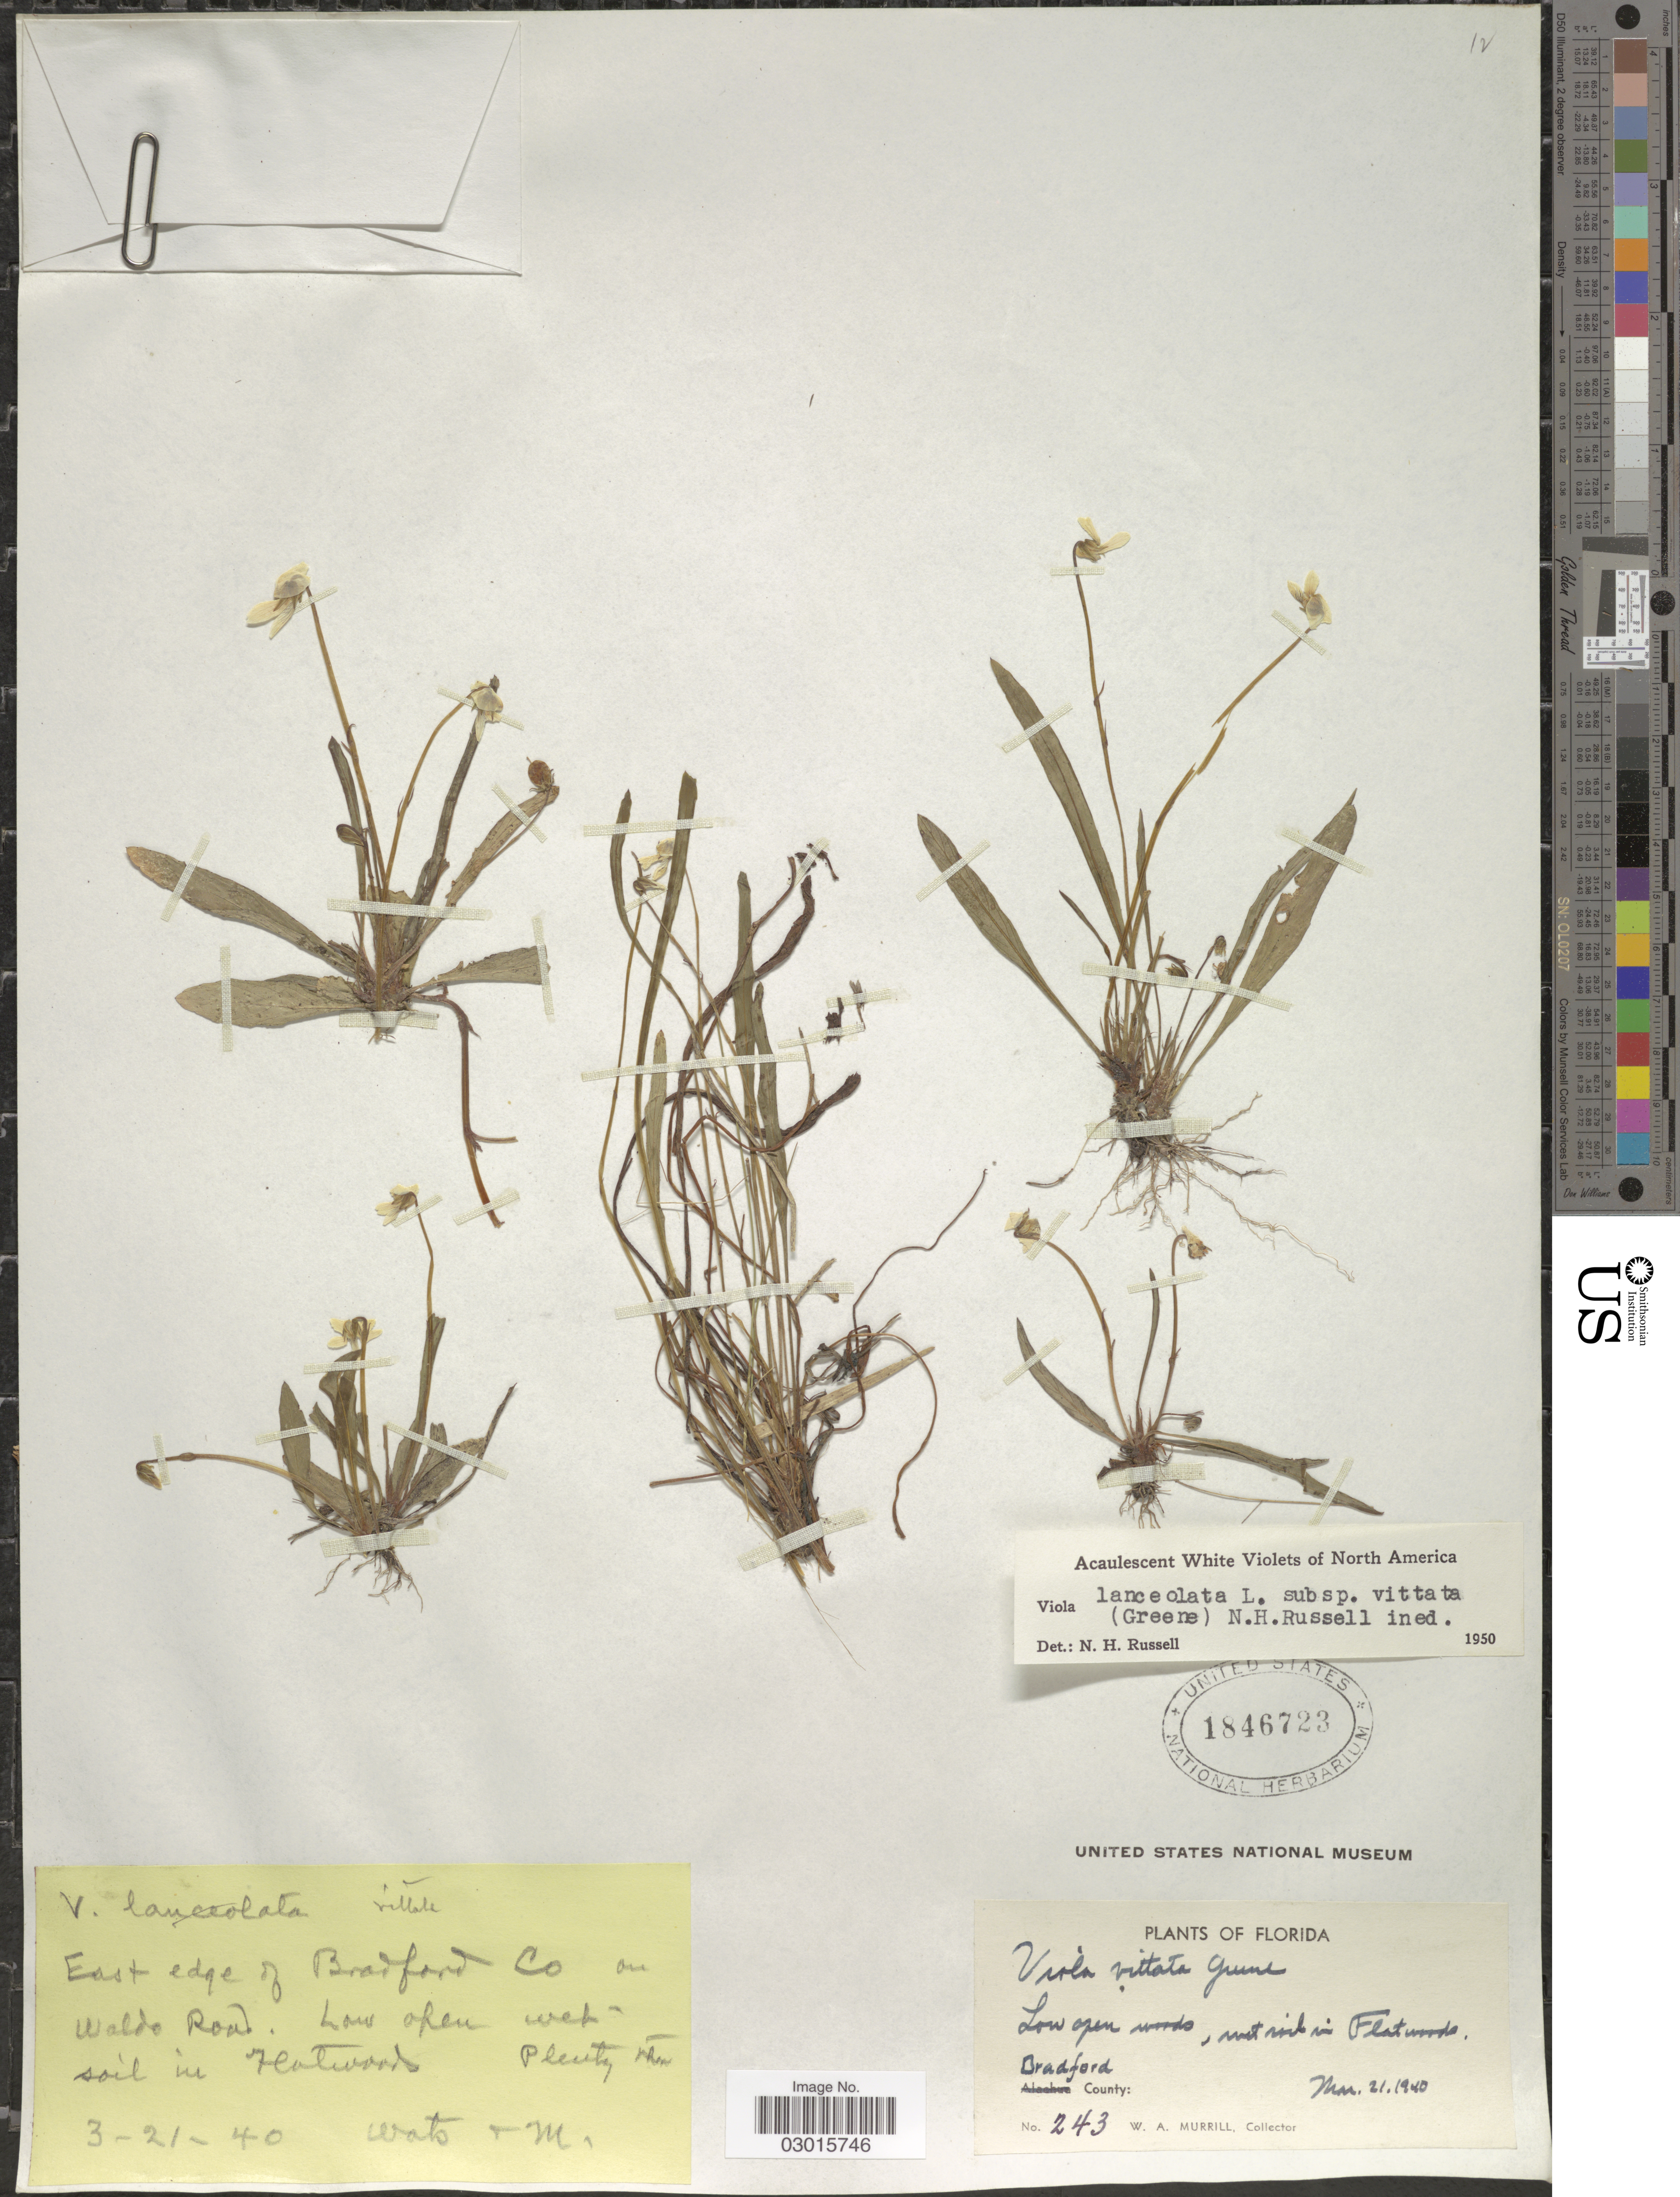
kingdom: Plantae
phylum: Tracheophyta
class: Magnoliopsida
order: Malpighiales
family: Violaceae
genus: Viola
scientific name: Viola lanceolata subsp. vittata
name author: (Greene) N. H. Russell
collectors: W. A. Murrill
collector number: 243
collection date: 1940-03-21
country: United States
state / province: Florida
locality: East edge of Bradford County on Waldo Road.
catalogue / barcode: US 1846723